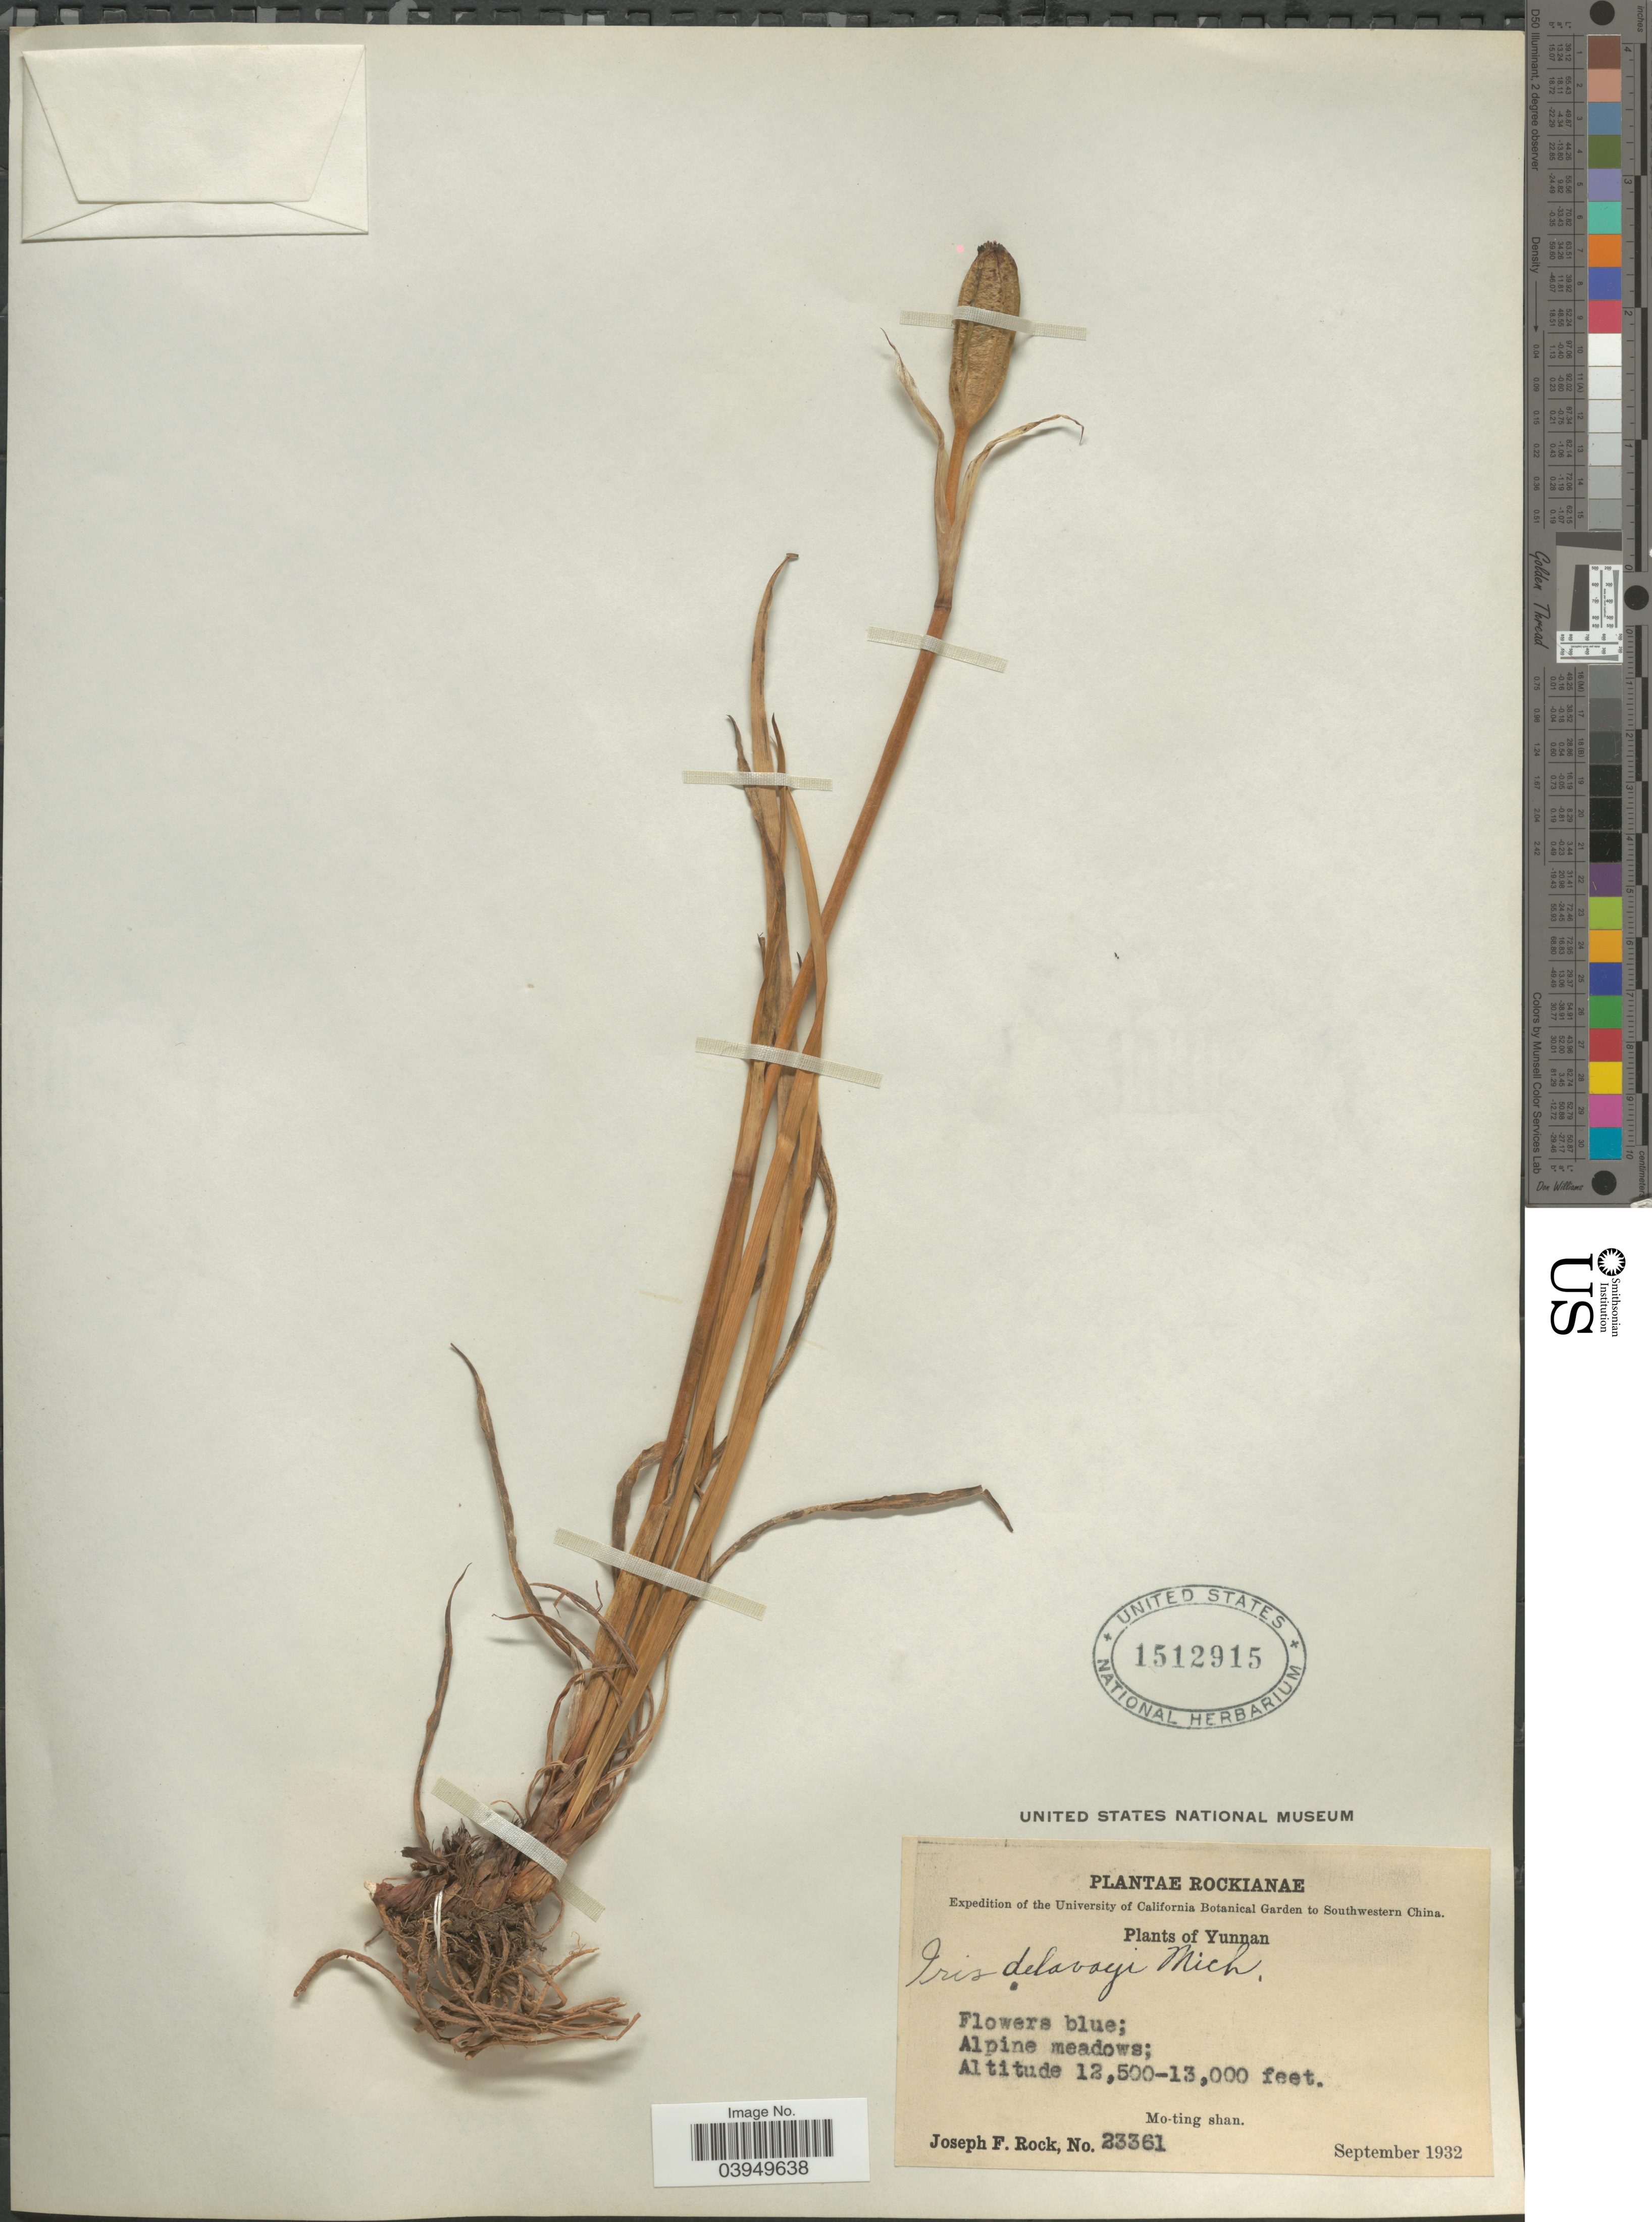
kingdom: Plantae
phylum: Tracheophyta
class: Liliopsida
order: Asparagales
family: Iridaceae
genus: Iris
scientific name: Iris delavayi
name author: Micheli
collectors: J. F. Rock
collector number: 23361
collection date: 1932-09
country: China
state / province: Yunnan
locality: Southwestern China. Mo-ting Shan.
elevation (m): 3810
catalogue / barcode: US 1512915